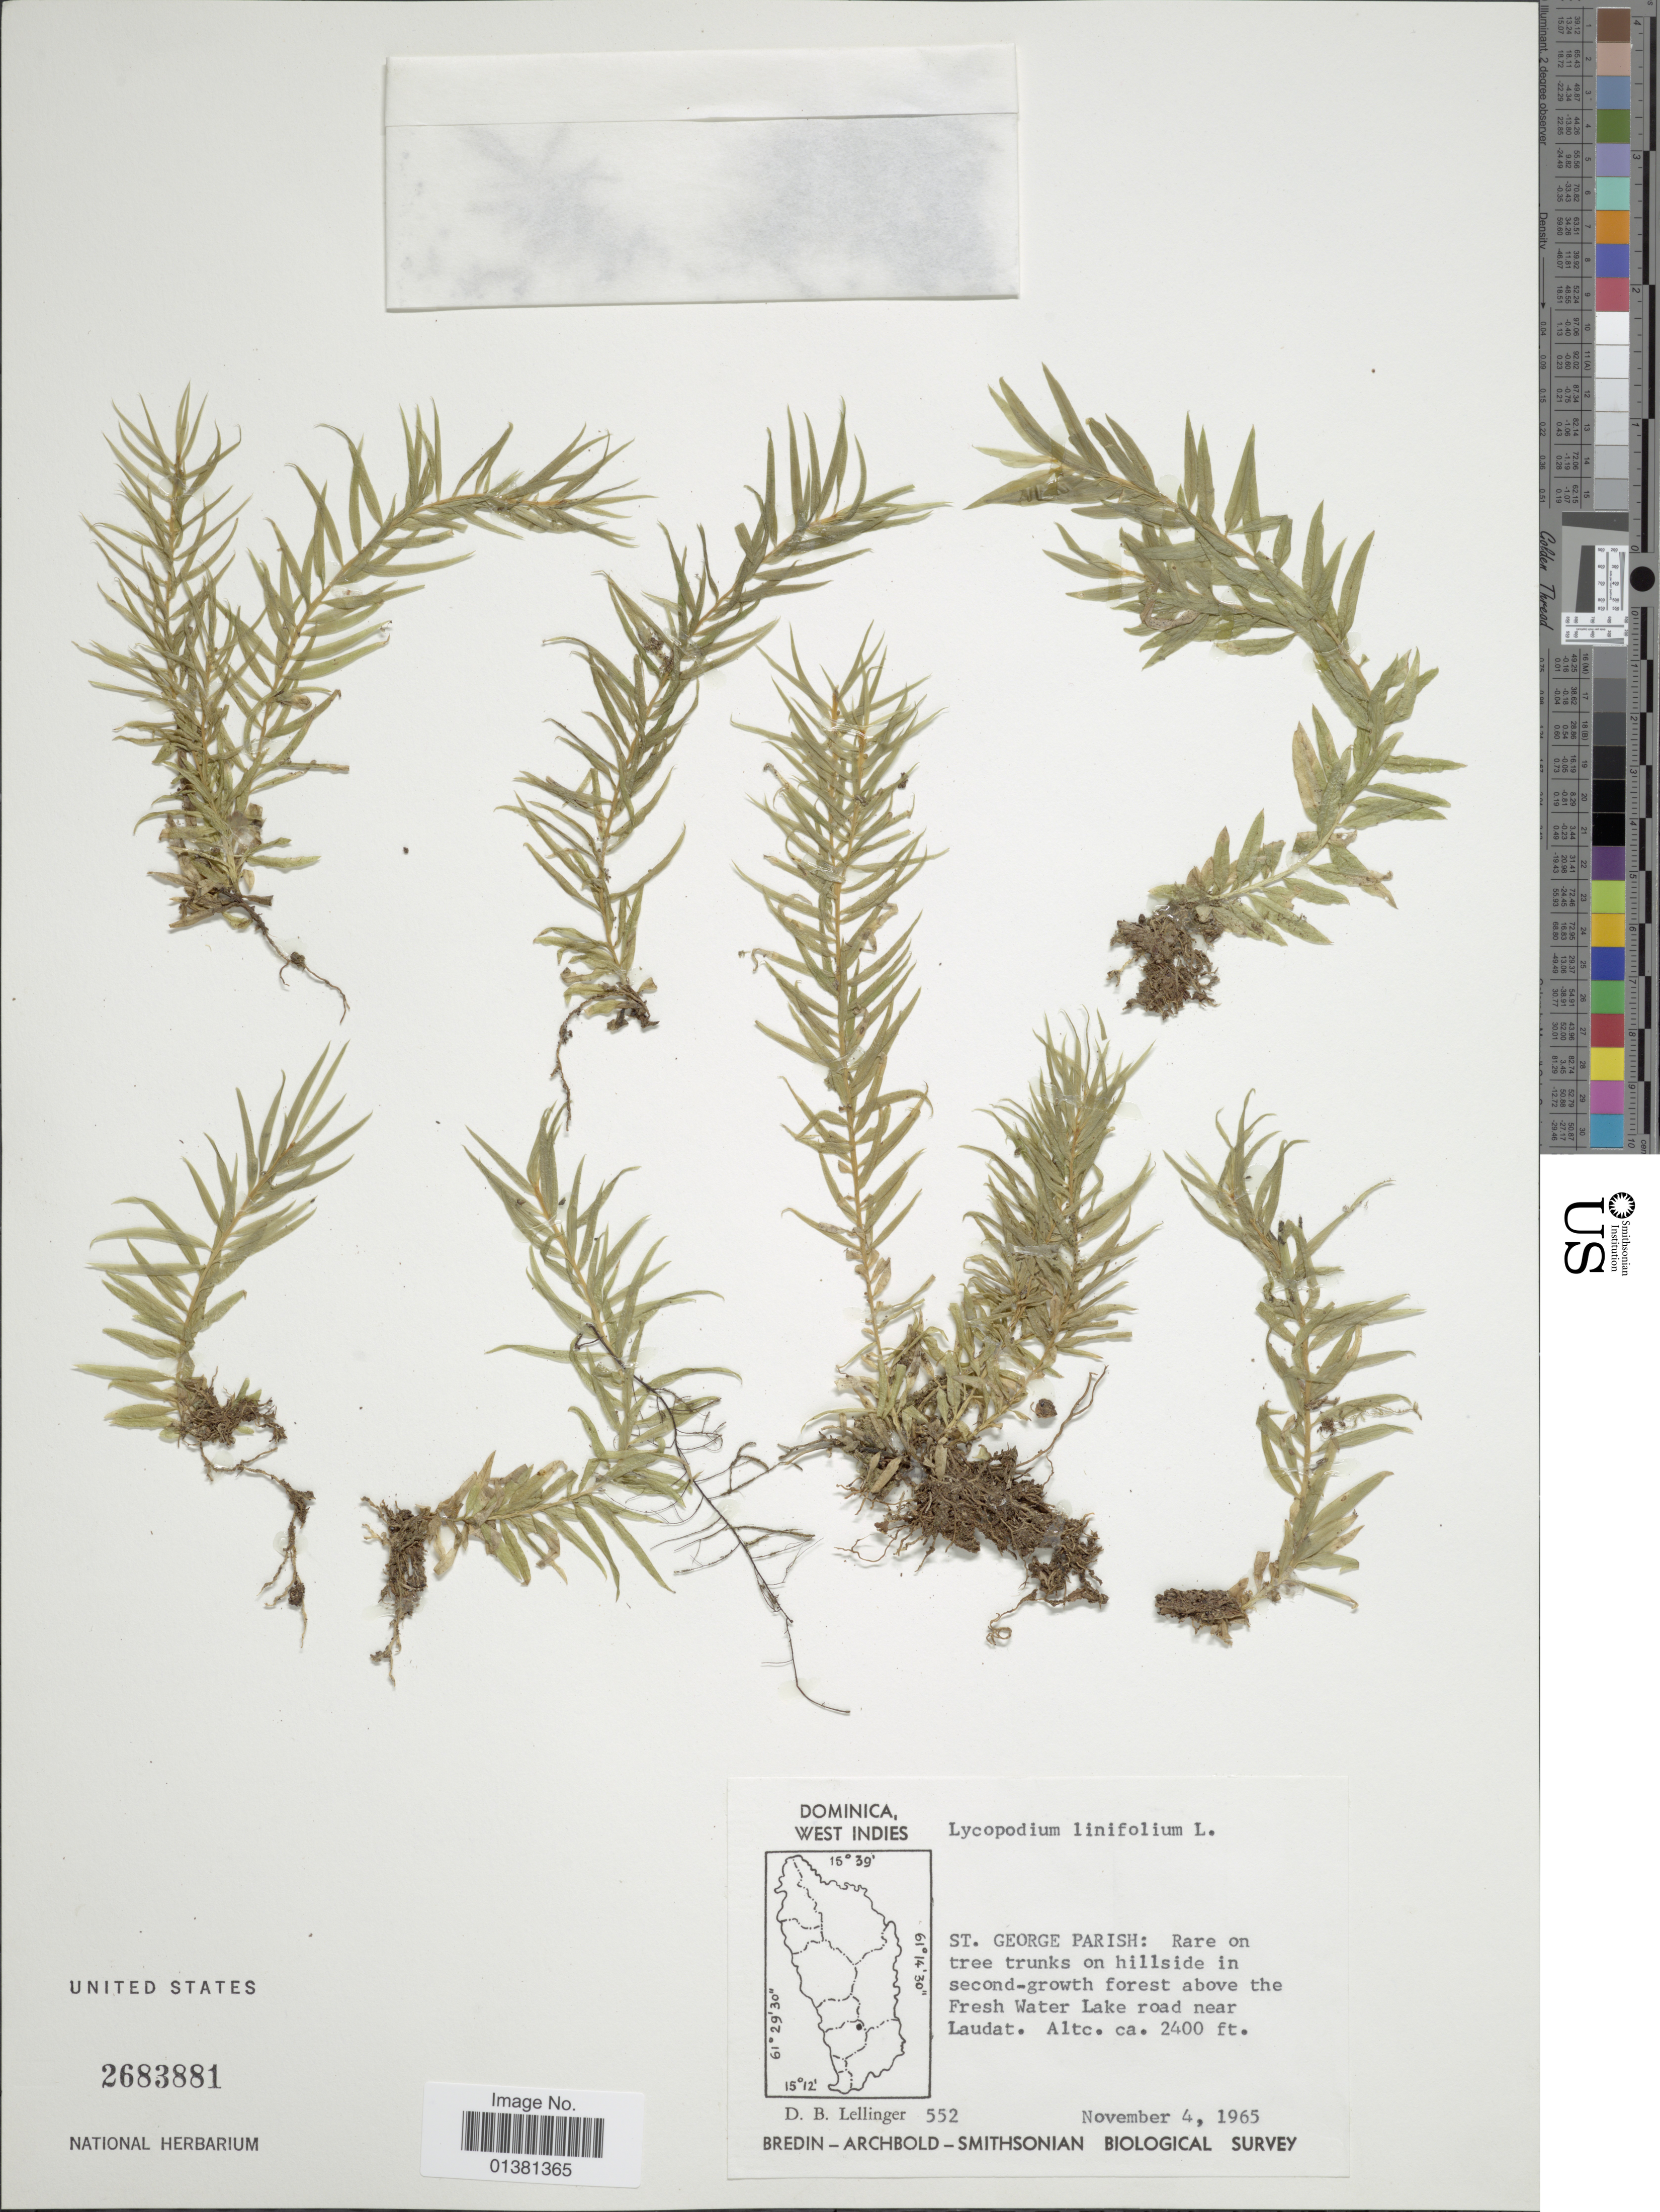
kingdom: Plantae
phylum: Tracheophyta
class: Lycopodiopsida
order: Lycopodiales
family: Lycopodiaceae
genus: Phlegmariurus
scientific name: Phlegmariurus linifolius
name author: (L.) B. Øllg.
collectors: D. B. Lellinger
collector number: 552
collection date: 1965-11-04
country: Dominica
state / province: St. George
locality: West Indies, St George Parish: Rare on tree trunks on hillside in second-growth forest above the Fresh Water Lake road near Laudat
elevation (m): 732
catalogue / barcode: US 2683881